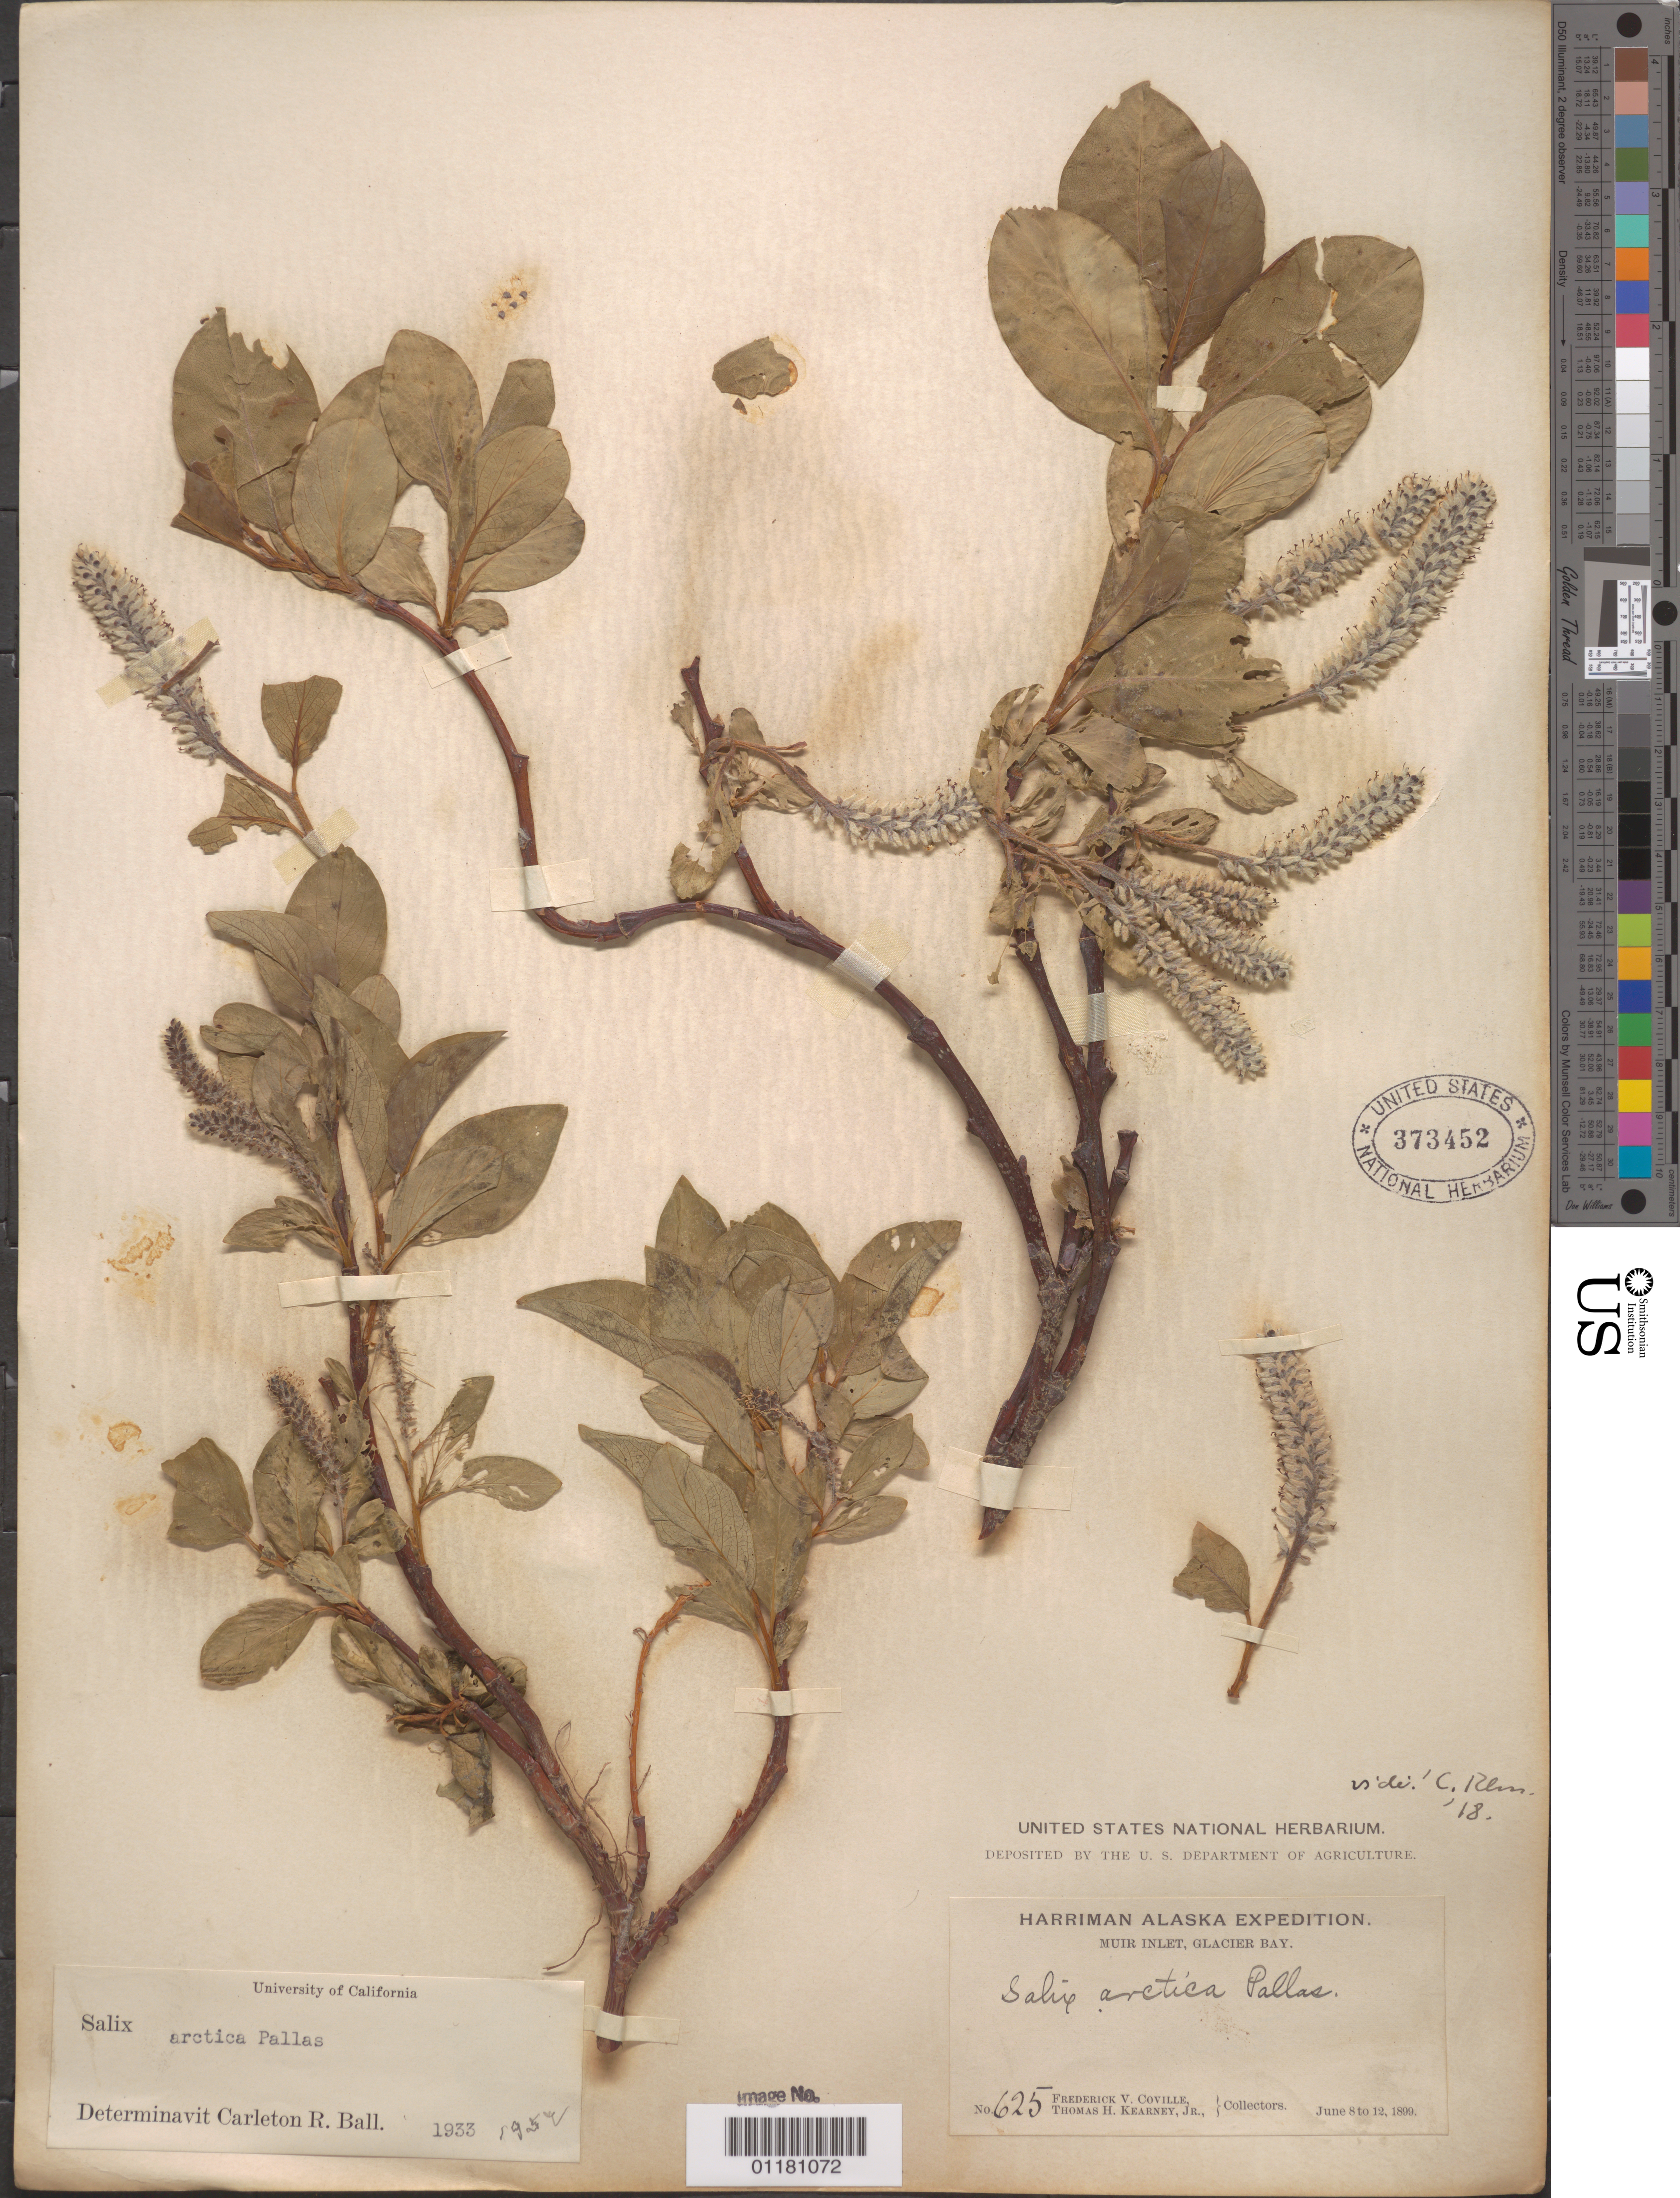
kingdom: Plantae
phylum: Tracheophyta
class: Magnoliopsida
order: Malpighiales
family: Salicaceae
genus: Salix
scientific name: Salix arctica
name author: Pall.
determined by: Ball, C. R.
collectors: F. V. Coville & T. H. Kearney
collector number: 625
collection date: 1899-06-08/1899-06-12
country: United States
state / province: Alaska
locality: Muir Inlet, Glacier Bay.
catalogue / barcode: US 373452